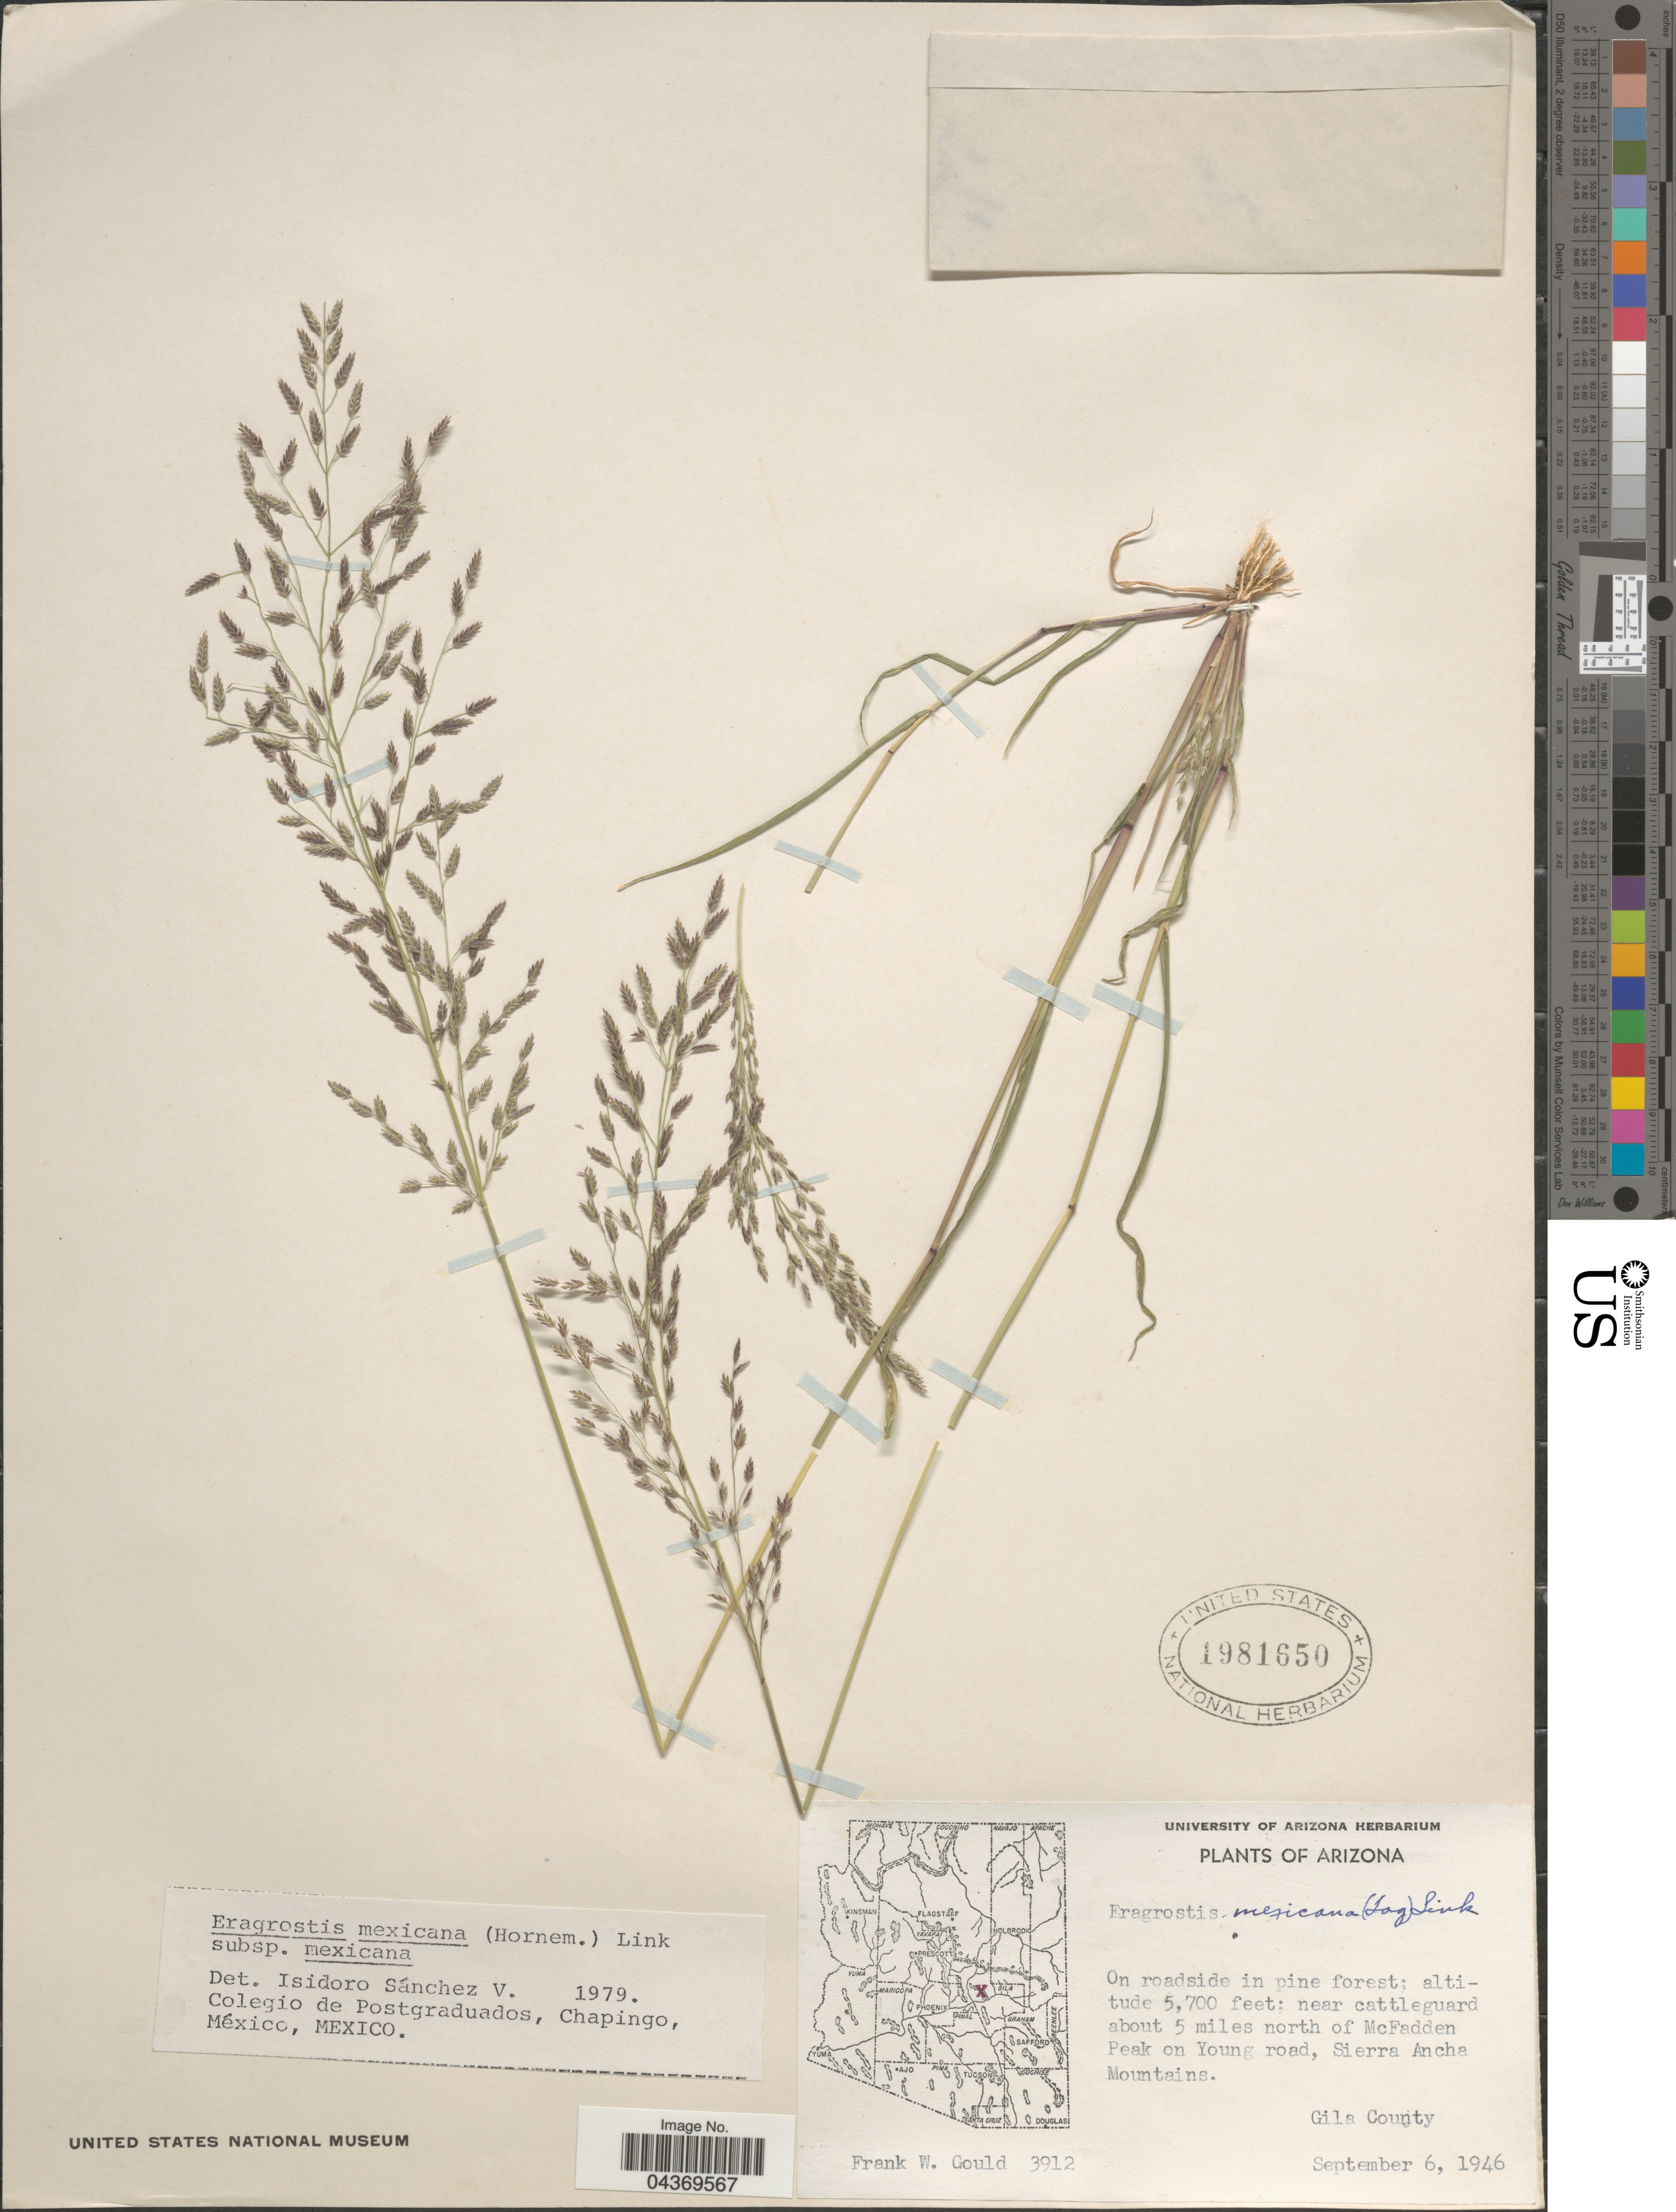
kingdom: Plantae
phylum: Tracheophyta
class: Liliopsida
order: Poales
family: Poaceae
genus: Eragrostis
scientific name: Eragrostis mexicana subsp. mexicana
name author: (Hornem.) Link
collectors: F. W. Gould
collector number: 3912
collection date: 1946-09-06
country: United States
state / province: Arizona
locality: Near cattleguardabout 5 miles north of McFadden Peak on Young road, Sierra Ancha Mountains. Gila County.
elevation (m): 1737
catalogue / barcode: US 1981650